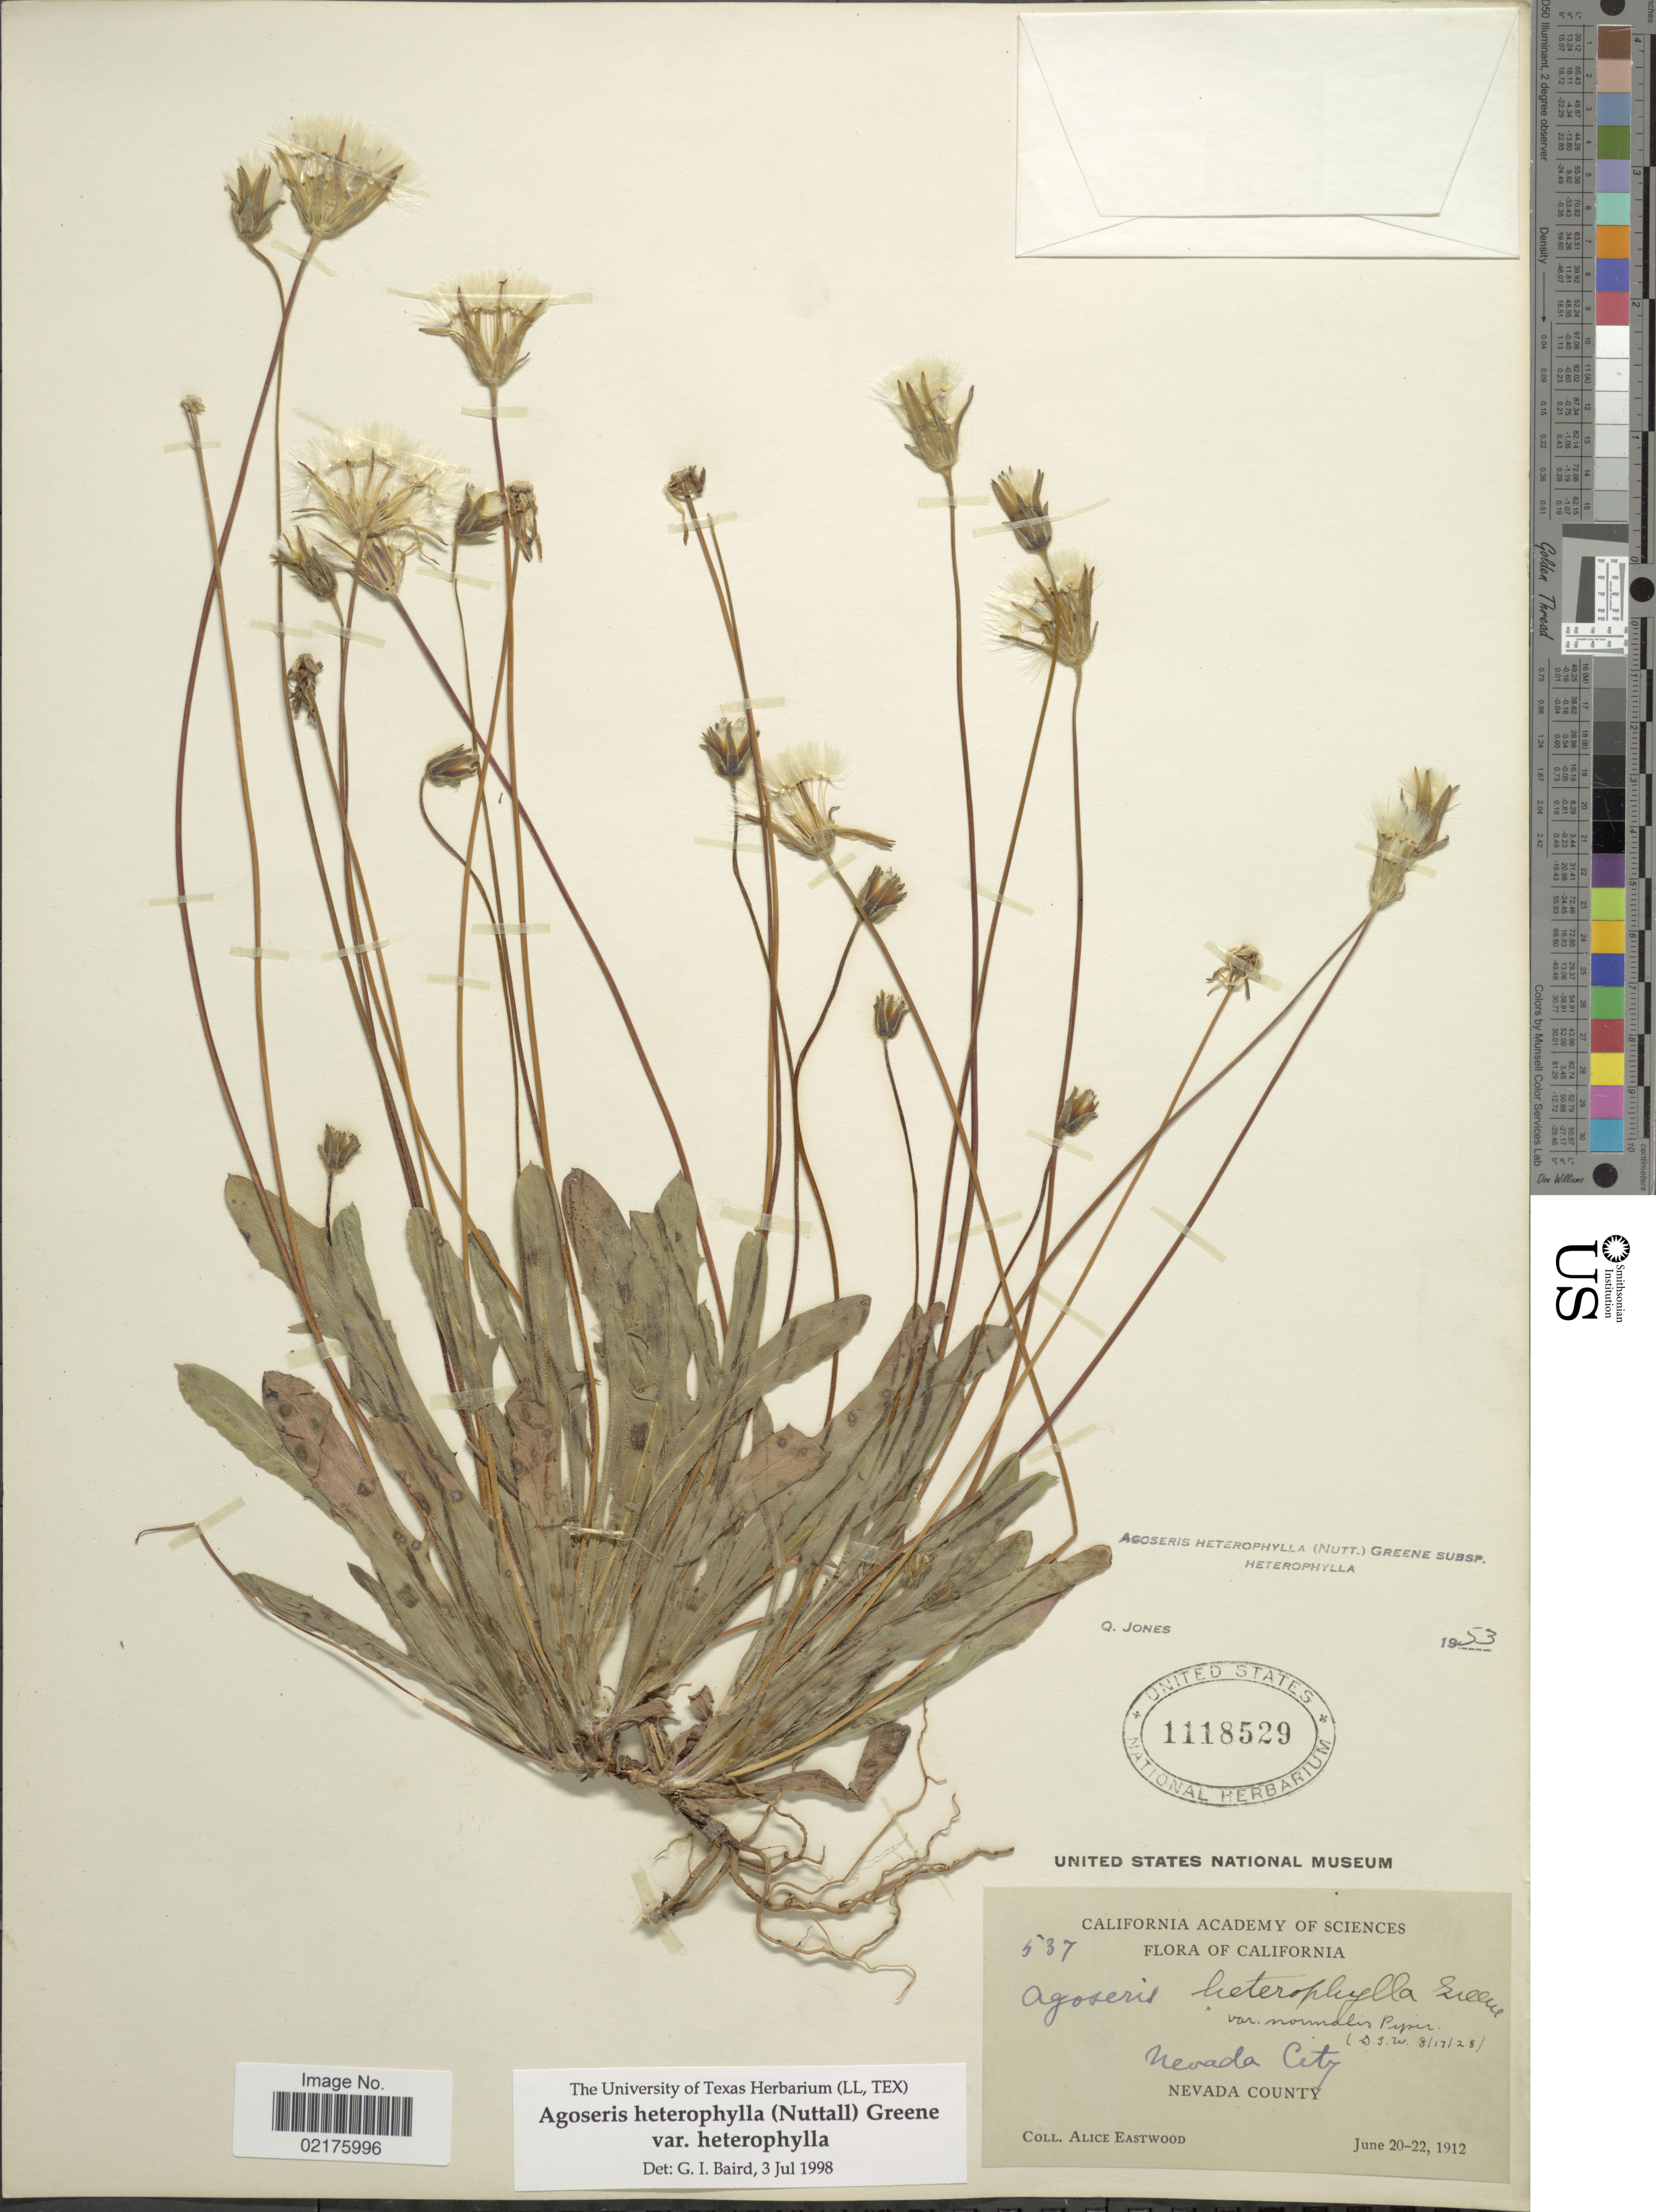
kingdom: Plantae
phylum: Tracheophyta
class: Magnoliopsida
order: Asterales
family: Asteraceae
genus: Agoseris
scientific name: Agoseris heterophylla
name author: (Nutt.) Greene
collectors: A. Eastwood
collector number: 537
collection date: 1912-06-20/1912-06-22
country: United States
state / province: California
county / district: Nevada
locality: Nevada City, Nevada County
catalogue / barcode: US 118529